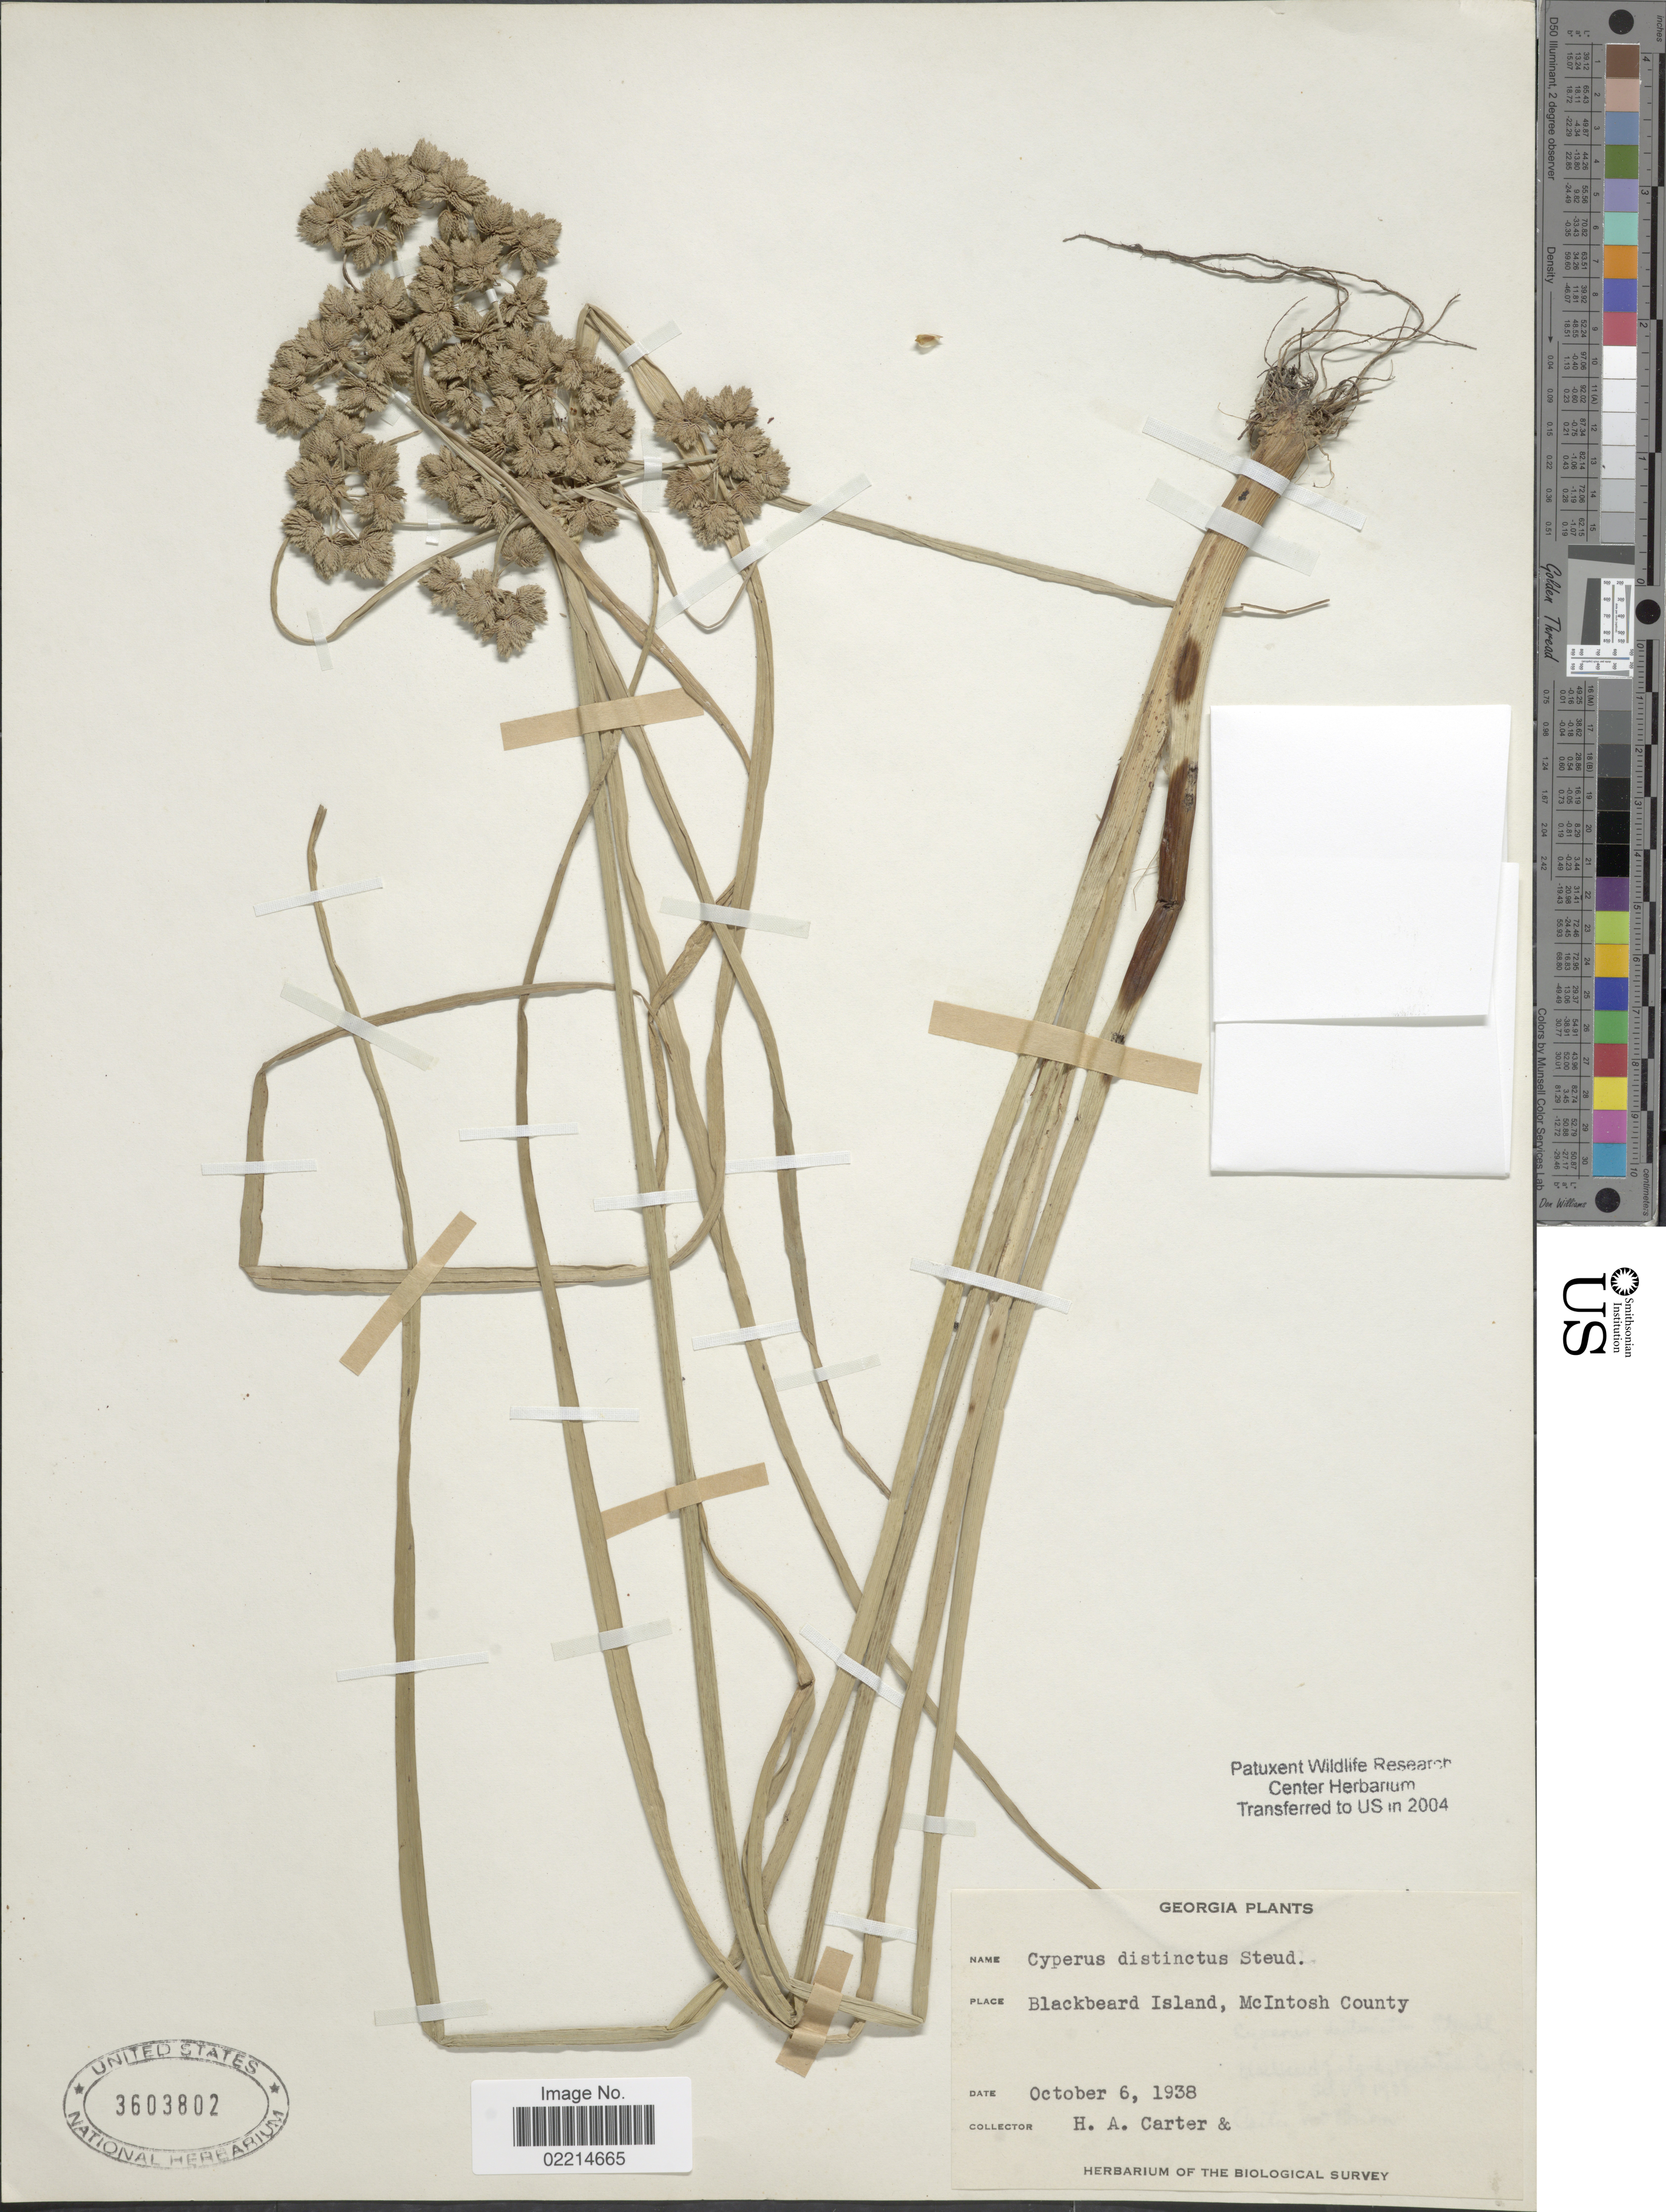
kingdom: Plantae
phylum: Tracheophyta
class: Liliopsida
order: Poales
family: Cyperaceae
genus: Cyperus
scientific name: Cyperus distinctus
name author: Steud.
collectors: H. Carter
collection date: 1938-10-06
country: United States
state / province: Georgia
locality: Blackbeard Island, McIntosh County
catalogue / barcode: US 3603802